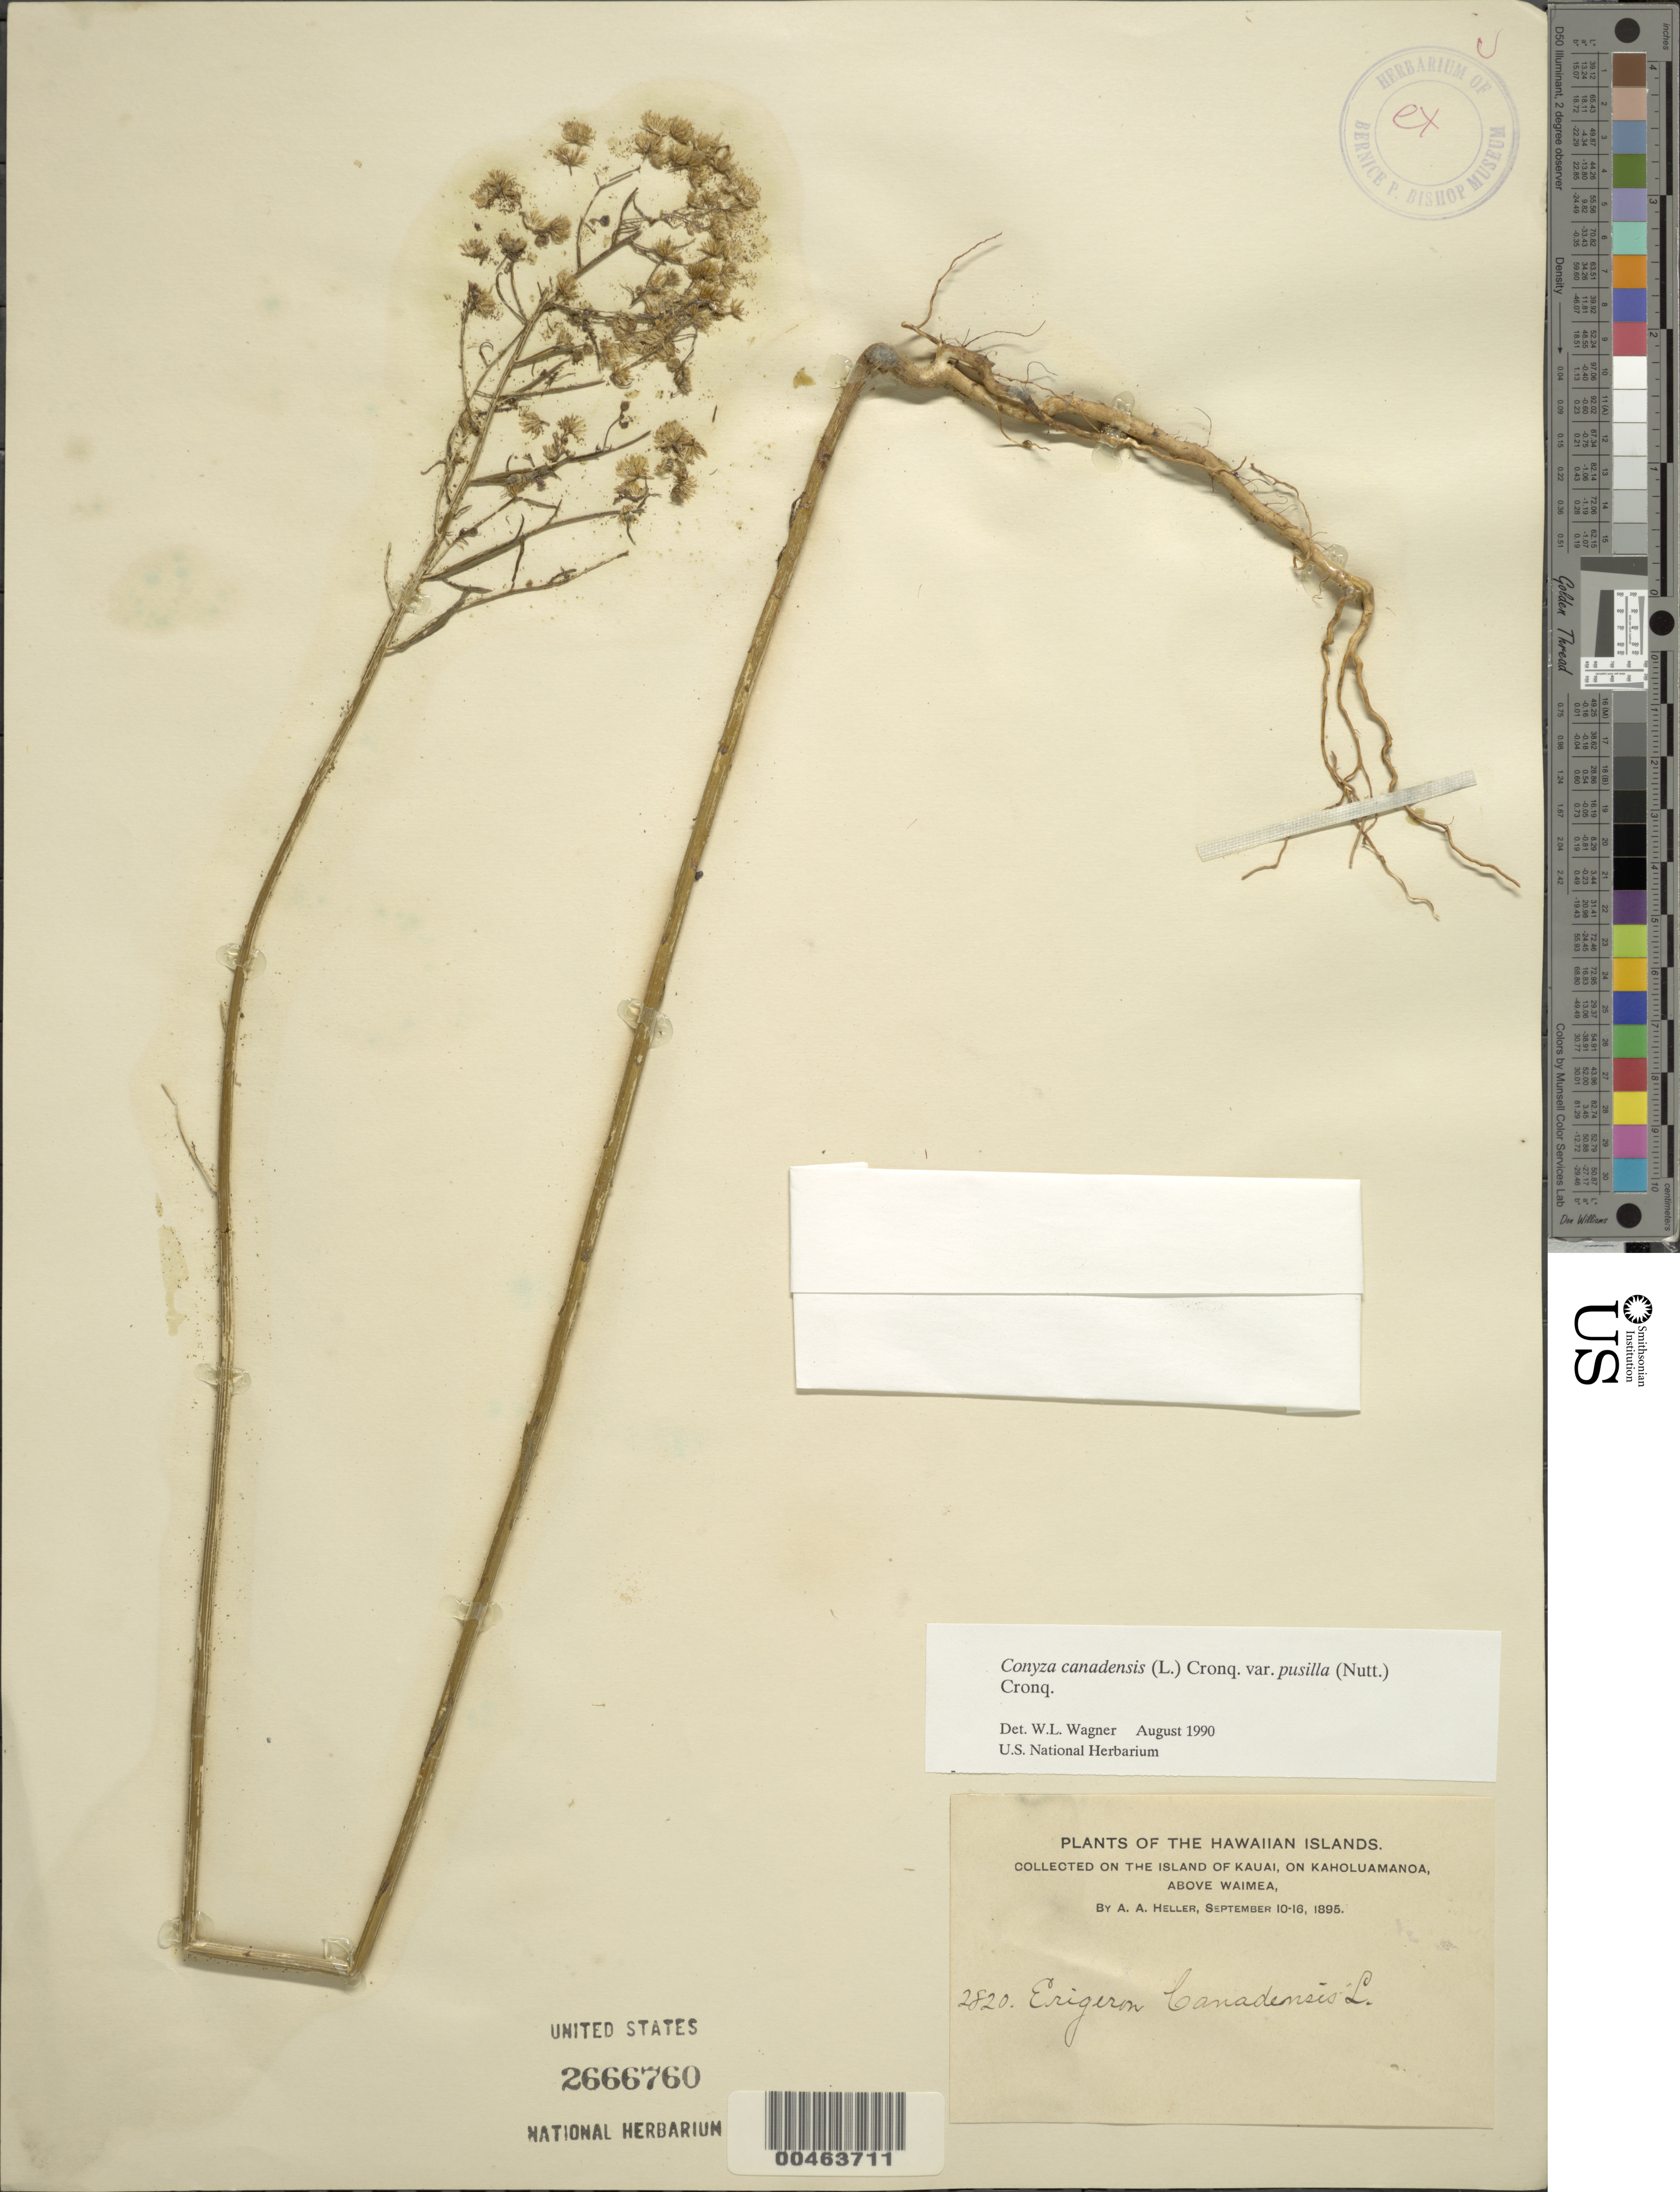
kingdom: Plantae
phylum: Tracheophyta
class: Magnoliopsida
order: Asterales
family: Asteraceae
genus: Erigeron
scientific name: Erigeron canadensis var. pusillus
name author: (Nutt.) Bolvin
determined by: Wagner, W. L., (BOT), Smithsonian Institution - National Museum of Natural History (UNITED STATES)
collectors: A. A. Heller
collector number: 2820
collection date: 1895-09-10/1895-09-16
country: United States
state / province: Hawaii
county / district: Kauai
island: Kaua'i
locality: on Kaholuamanoa, above Waimea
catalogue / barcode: US 2666760